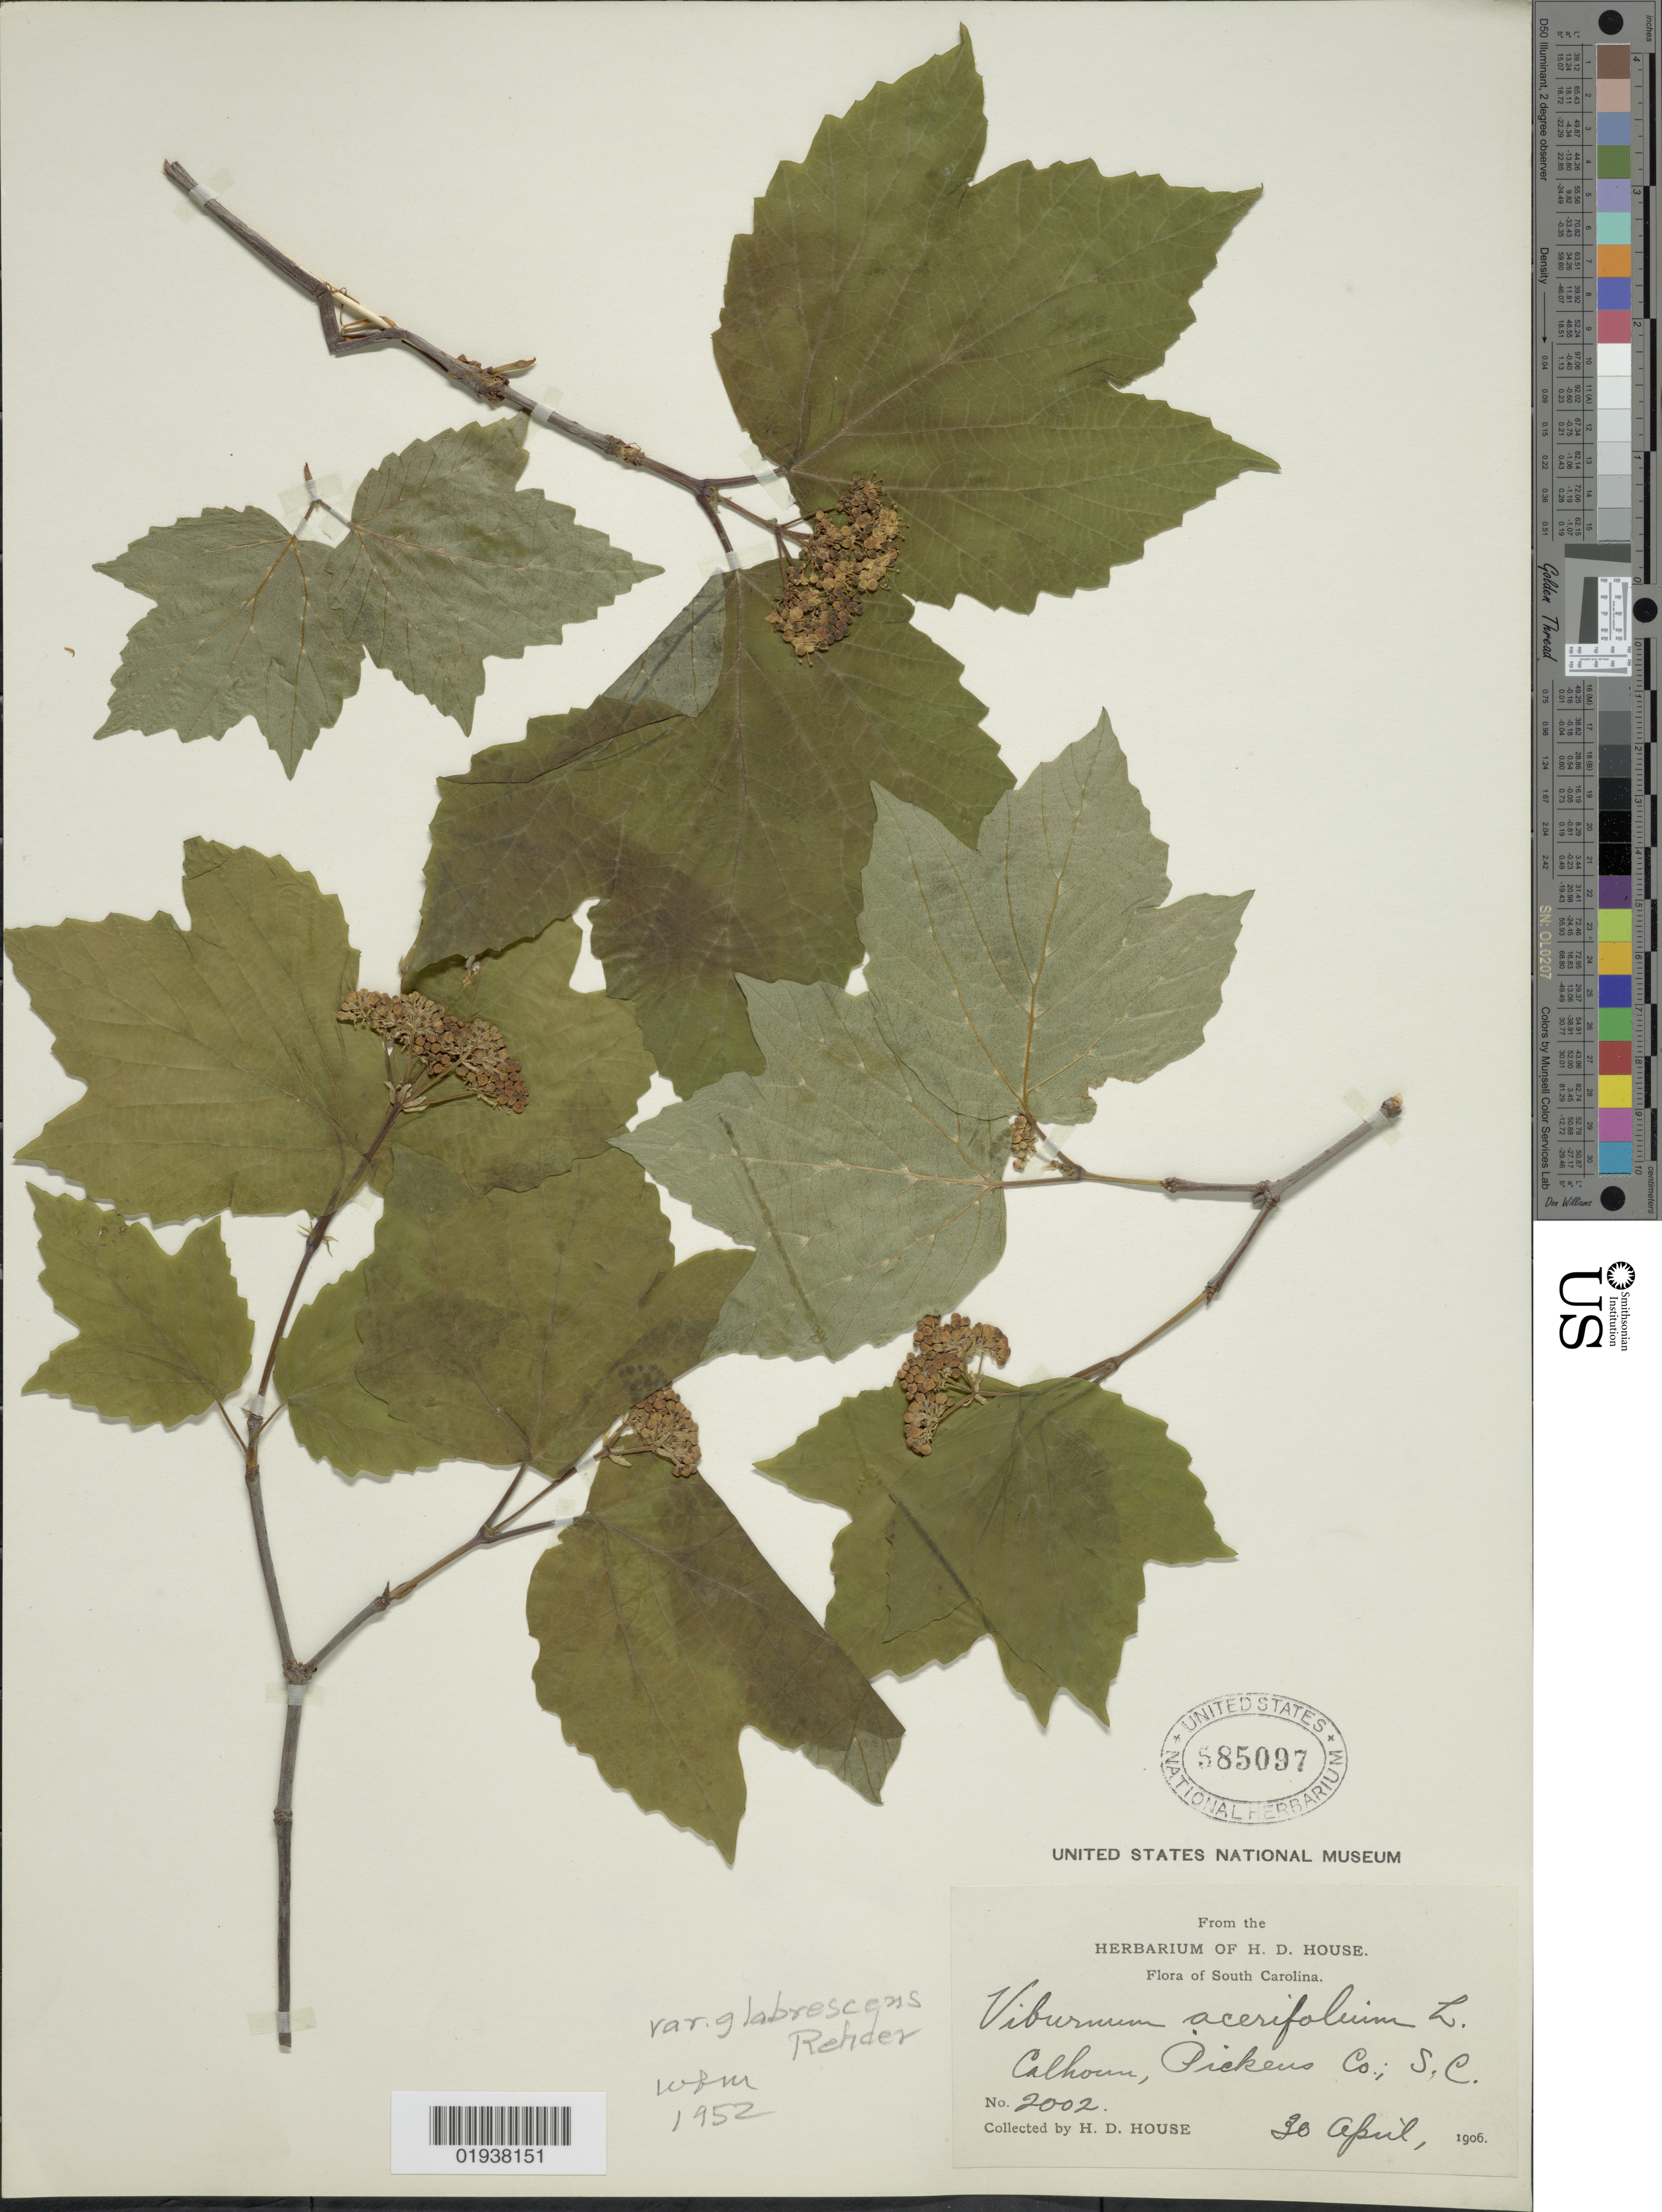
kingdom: Plantae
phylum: Tracheophyta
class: Magnoliopsida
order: Dipsacales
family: Viburnaceae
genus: Viburnum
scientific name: Viburnum acerifolium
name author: L.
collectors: H. D. House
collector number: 2002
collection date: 1906-04-30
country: United States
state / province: South Carolina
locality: Calhoun, Pickens Co.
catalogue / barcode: US 585097